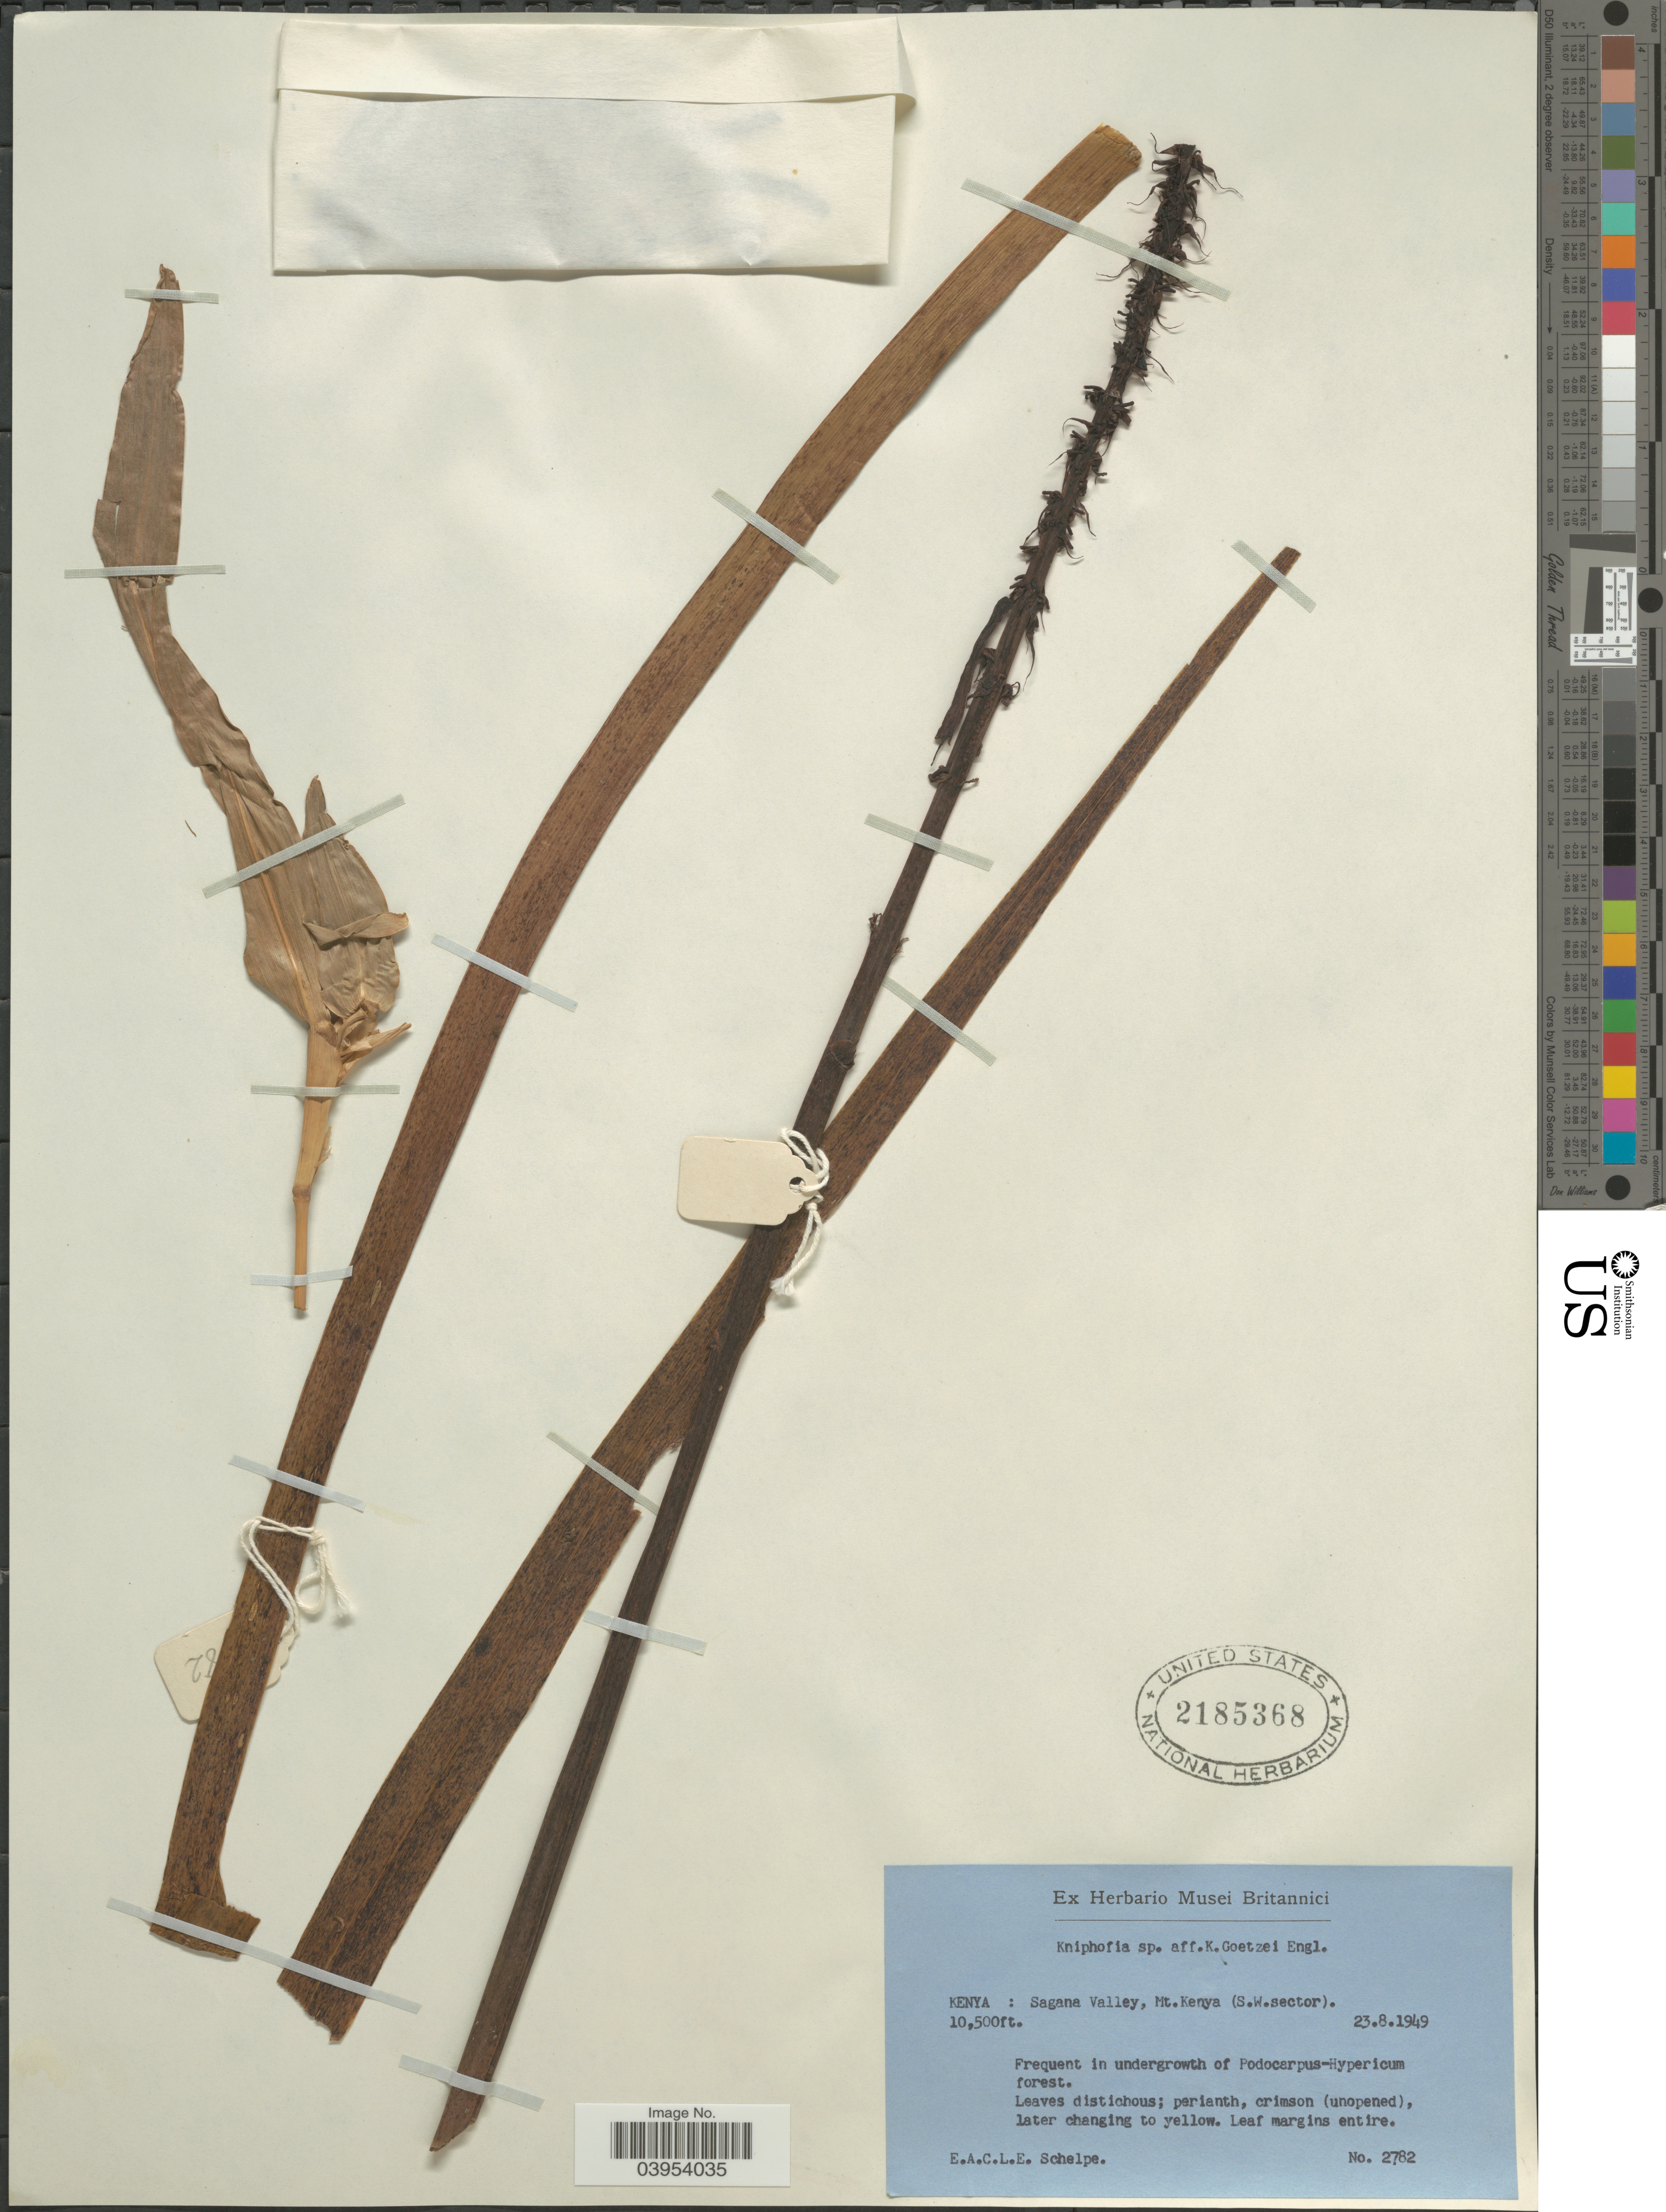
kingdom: Plantae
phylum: Tracheophyta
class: Liliopsida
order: Asparagales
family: Asphodelaceae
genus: Kniphofia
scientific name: Kniphofia goetzei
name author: Engl.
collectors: E. A. C. L. E. Schelpe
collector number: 2782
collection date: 1949-08-23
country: Kenya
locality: Sagana Valley, Mt. Kenya (S.W.sector).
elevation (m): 3200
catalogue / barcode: US 2185368